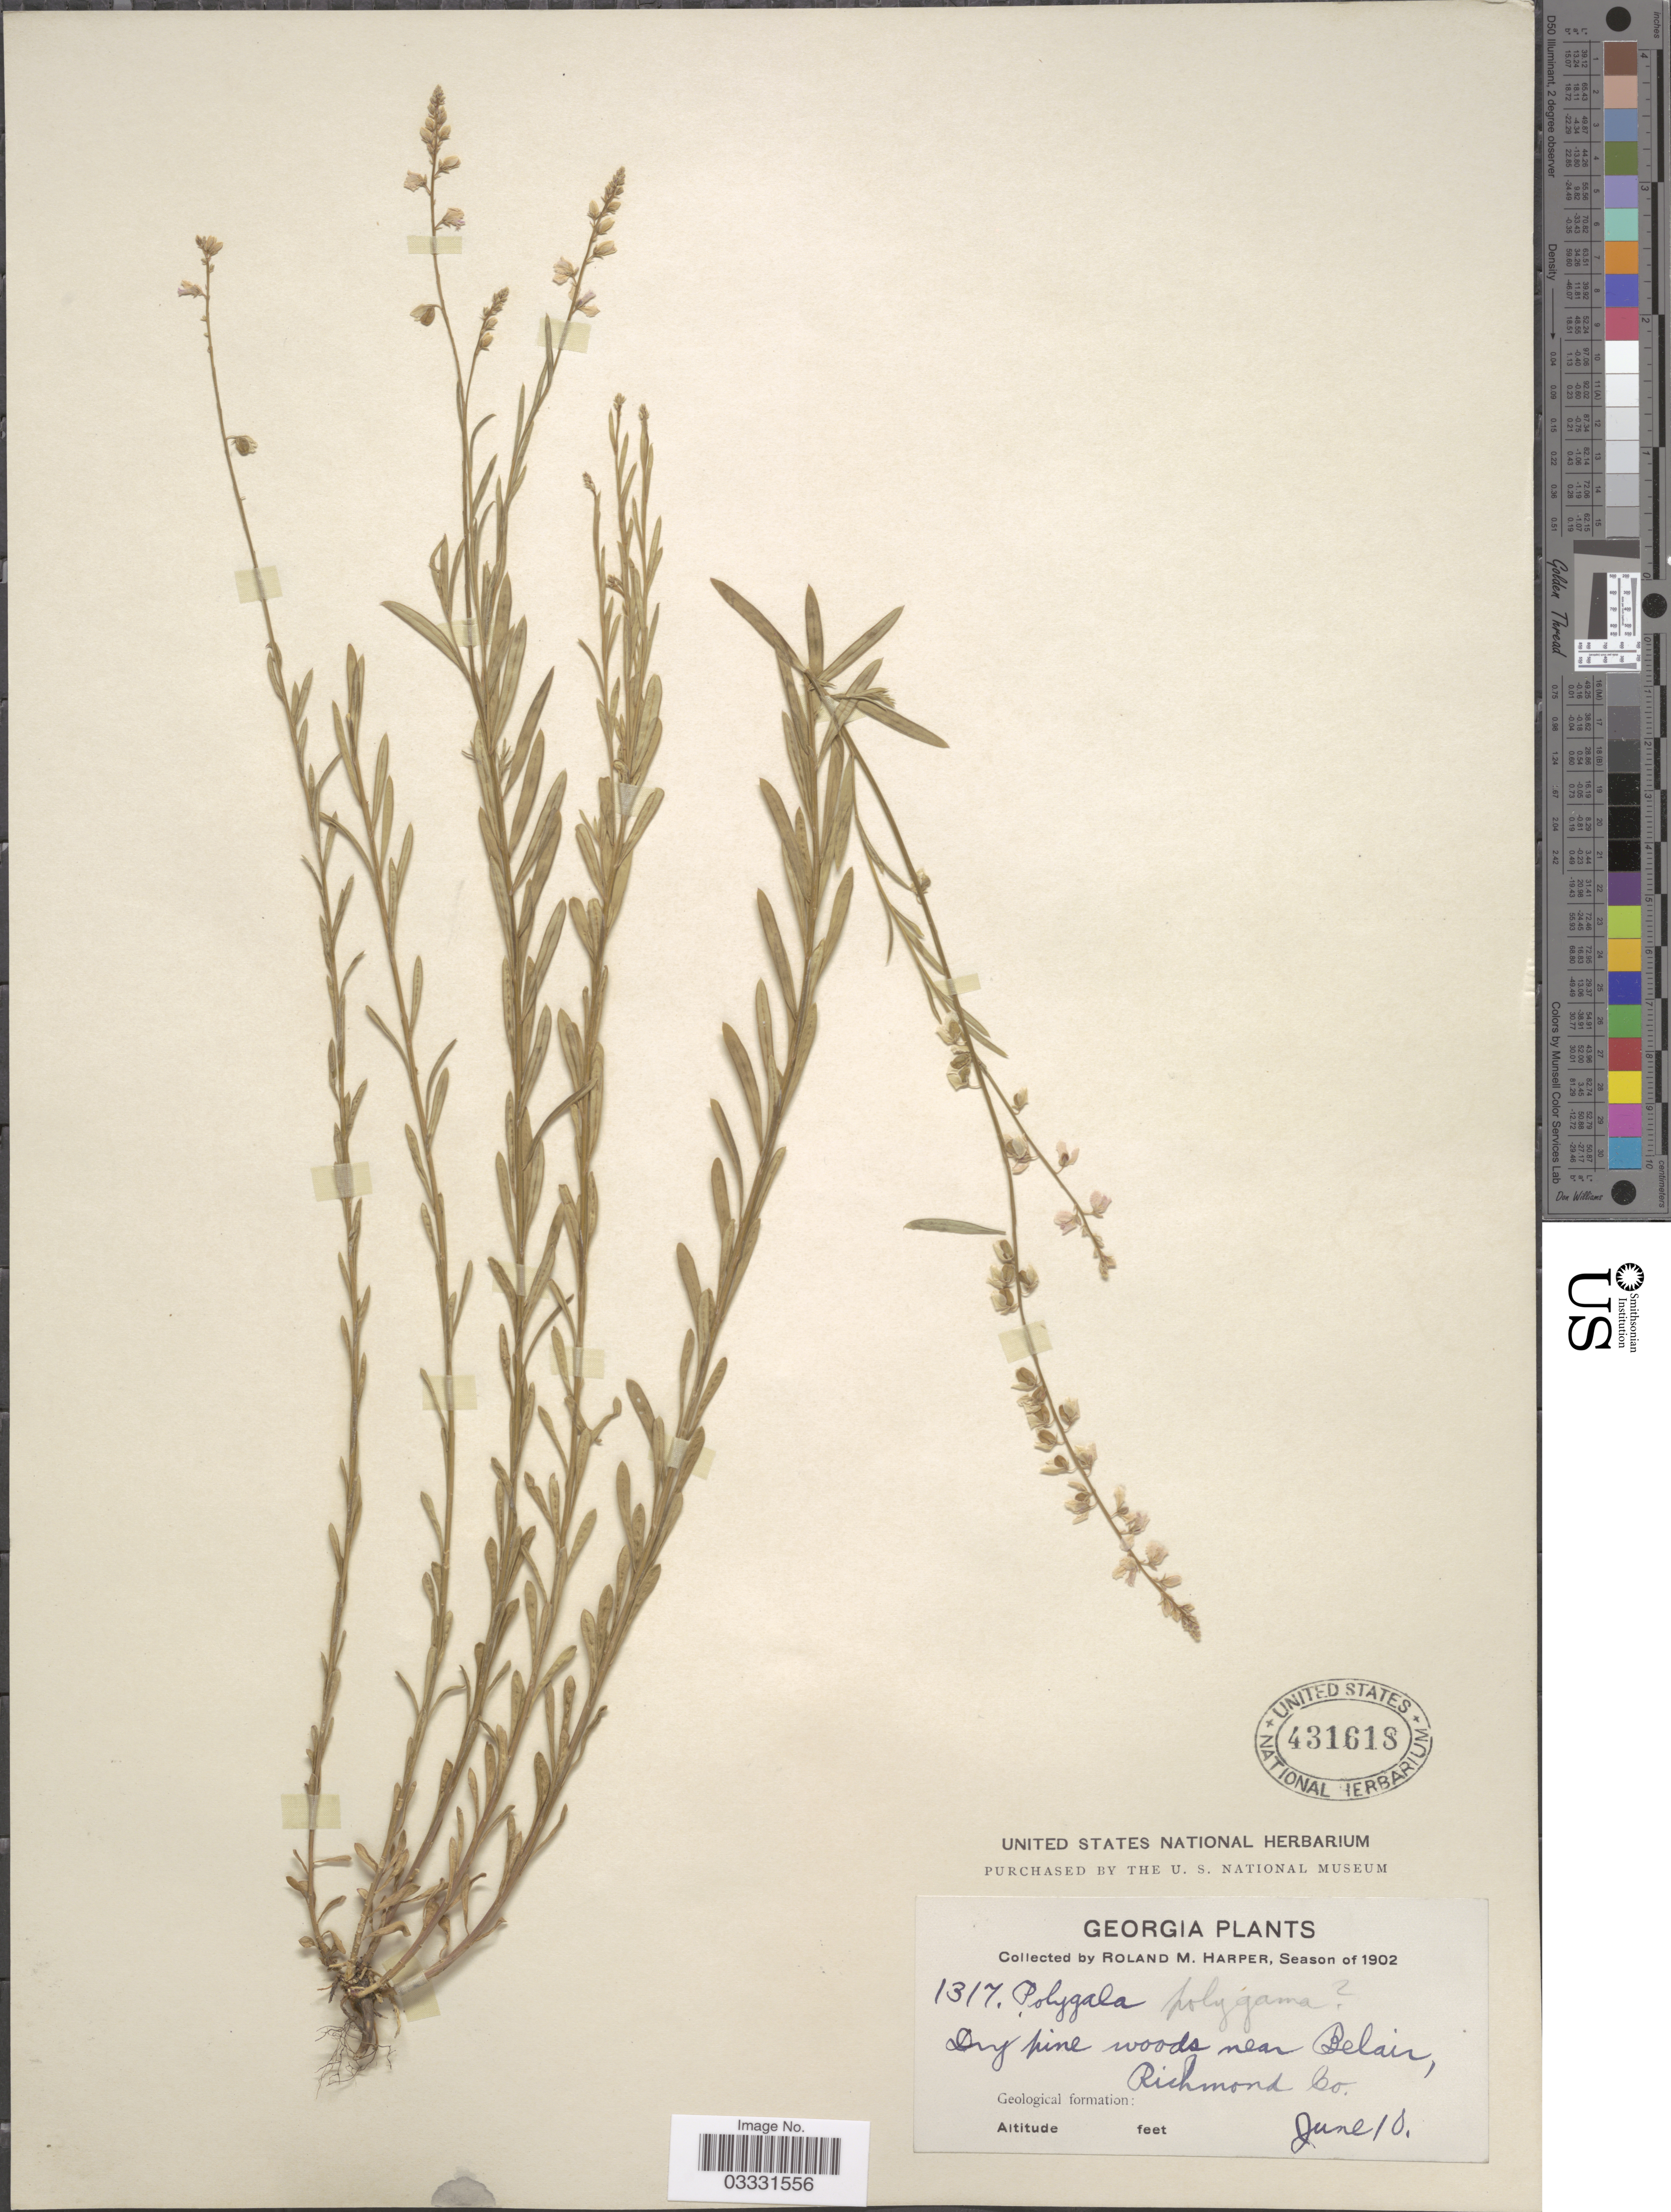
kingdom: Plantae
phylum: Tracheophyta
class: Magnoliopsida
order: Fabales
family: Polygalaceae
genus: Polygala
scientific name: Polygala polygama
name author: Walter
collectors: R. M. Harper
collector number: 1317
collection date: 1902-06-10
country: United States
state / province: Georgia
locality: Near Belain, Geological formation: Richmond Co.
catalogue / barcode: US 431618